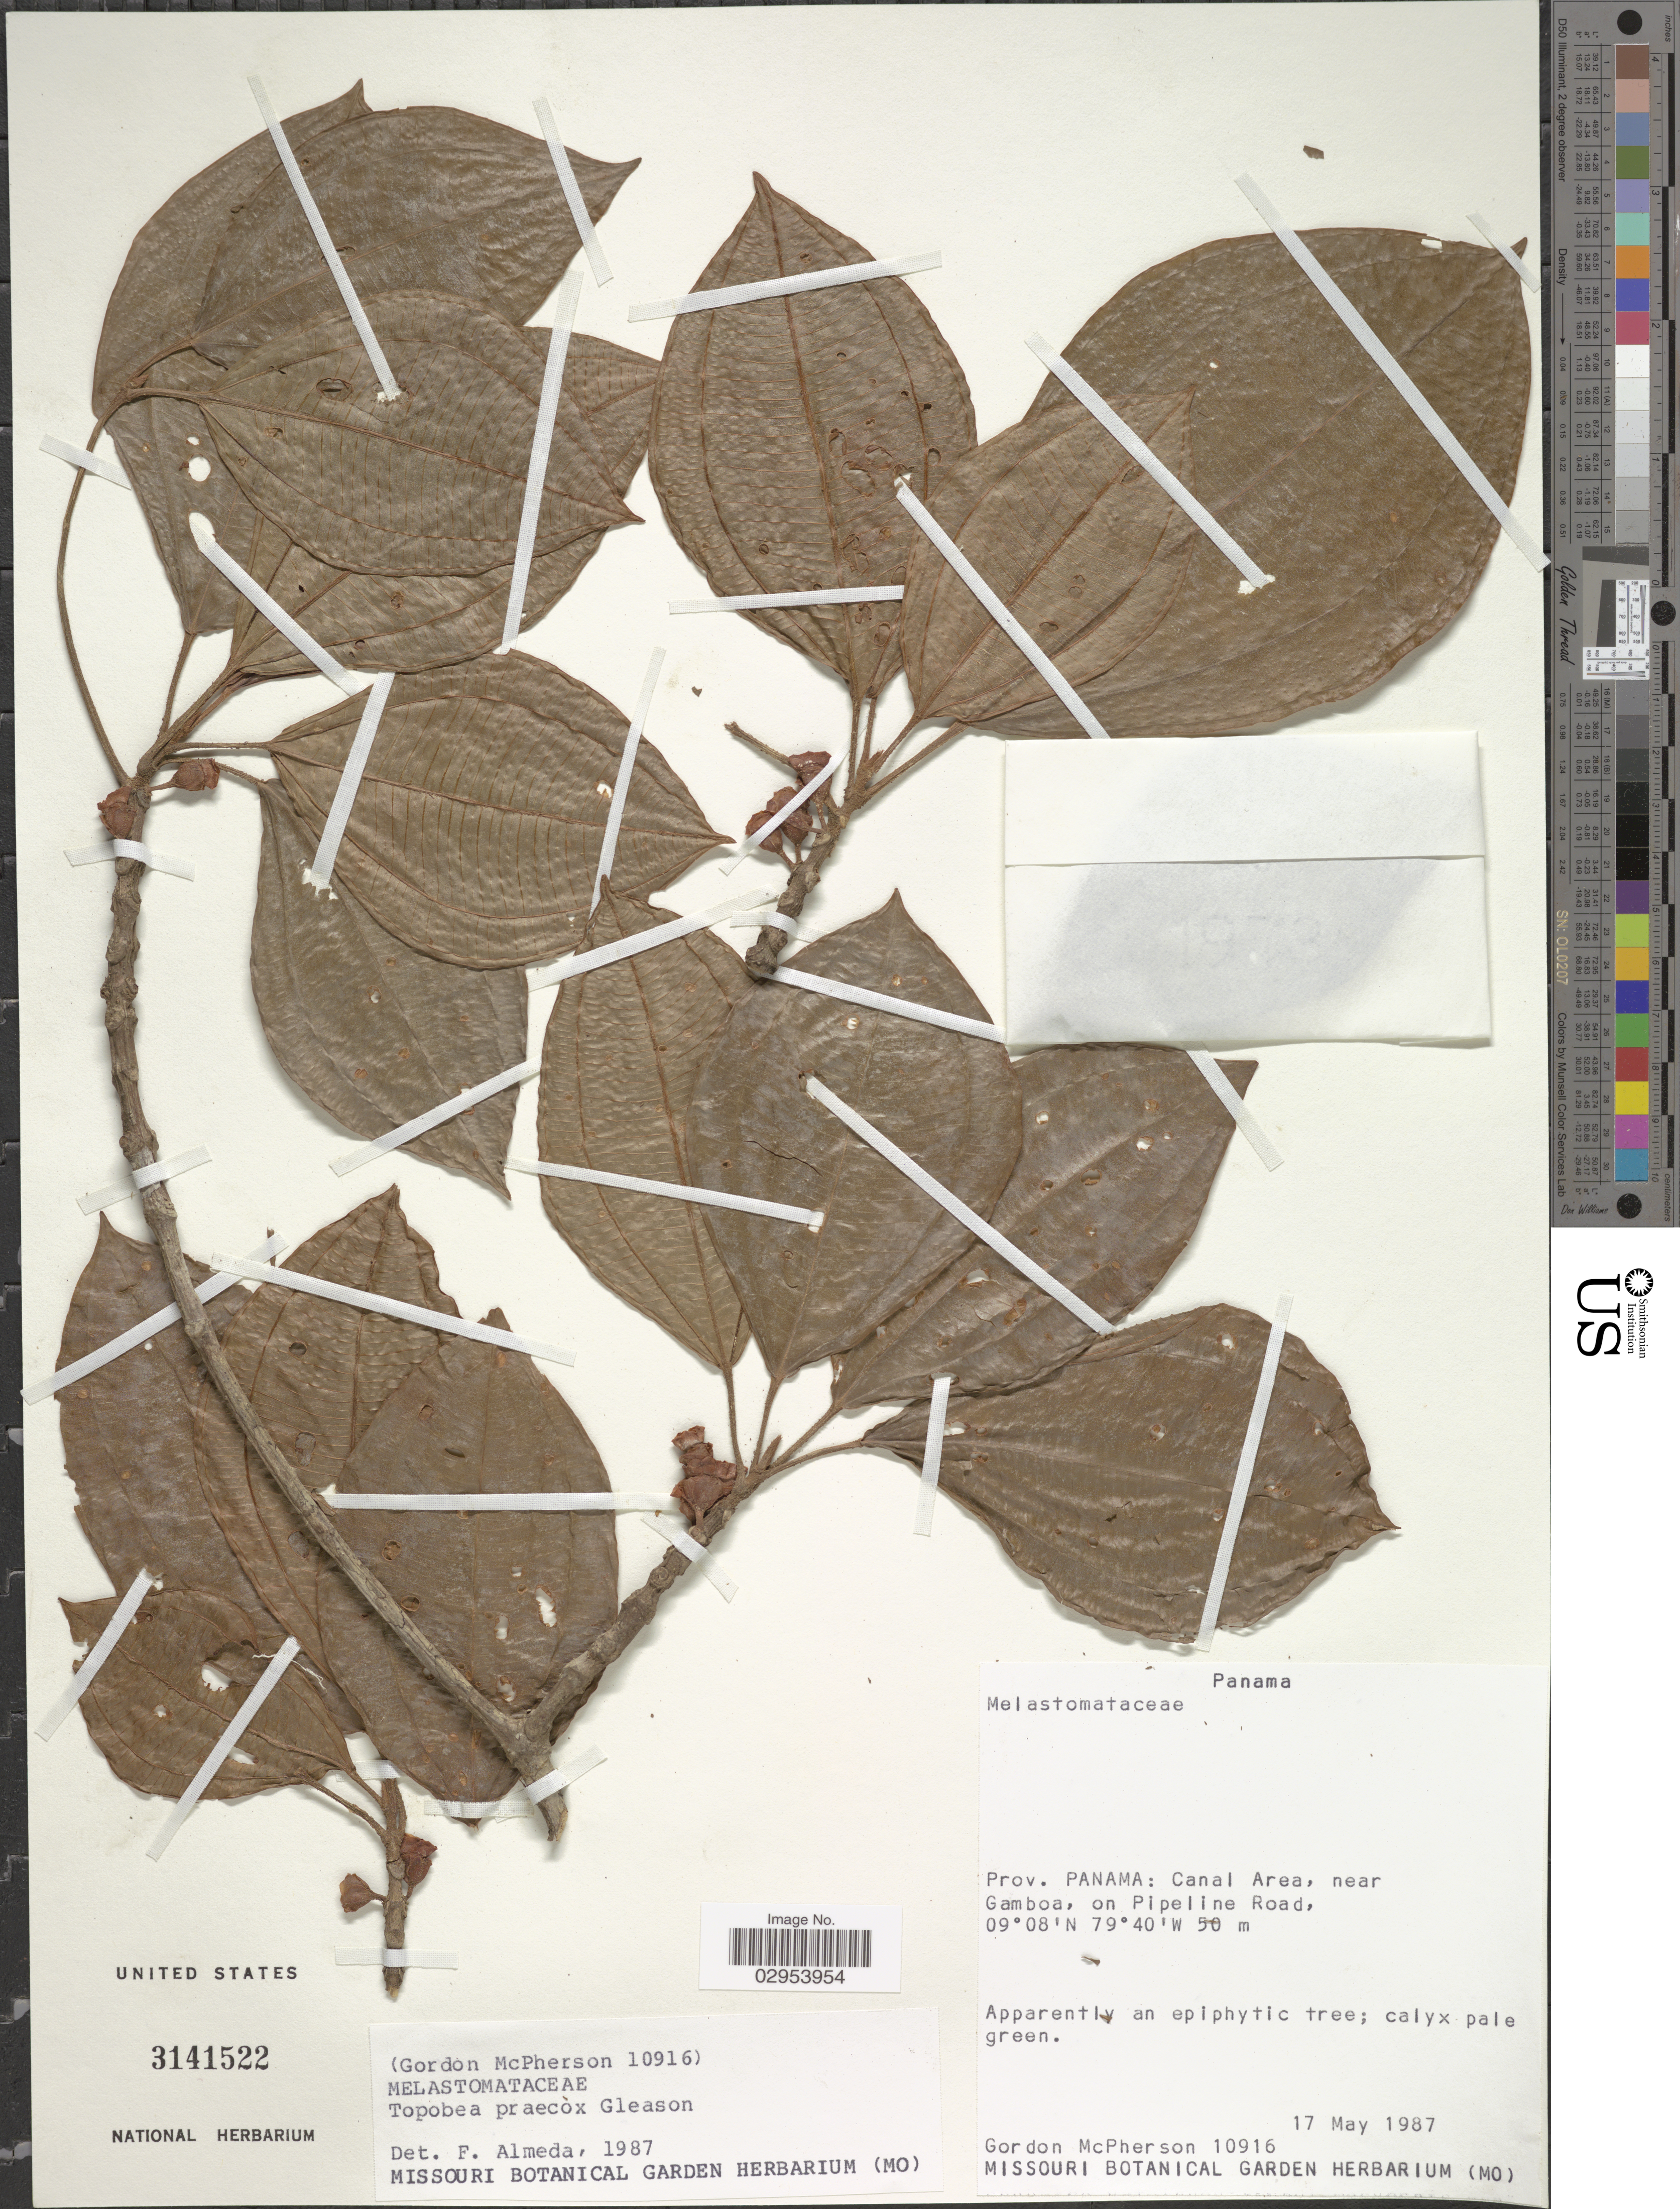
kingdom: Plantae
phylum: Tracheophyta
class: Magnoliopsida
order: Myrtales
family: Melastomataceae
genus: Topobea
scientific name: Topobea praecox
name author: Gleason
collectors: G. D. McPherson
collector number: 10916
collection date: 1987-05-17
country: Panama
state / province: Colón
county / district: Canal Zone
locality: Canal Area, near Gamboa, on Pipeline Road.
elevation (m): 50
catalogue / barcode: US 3141522